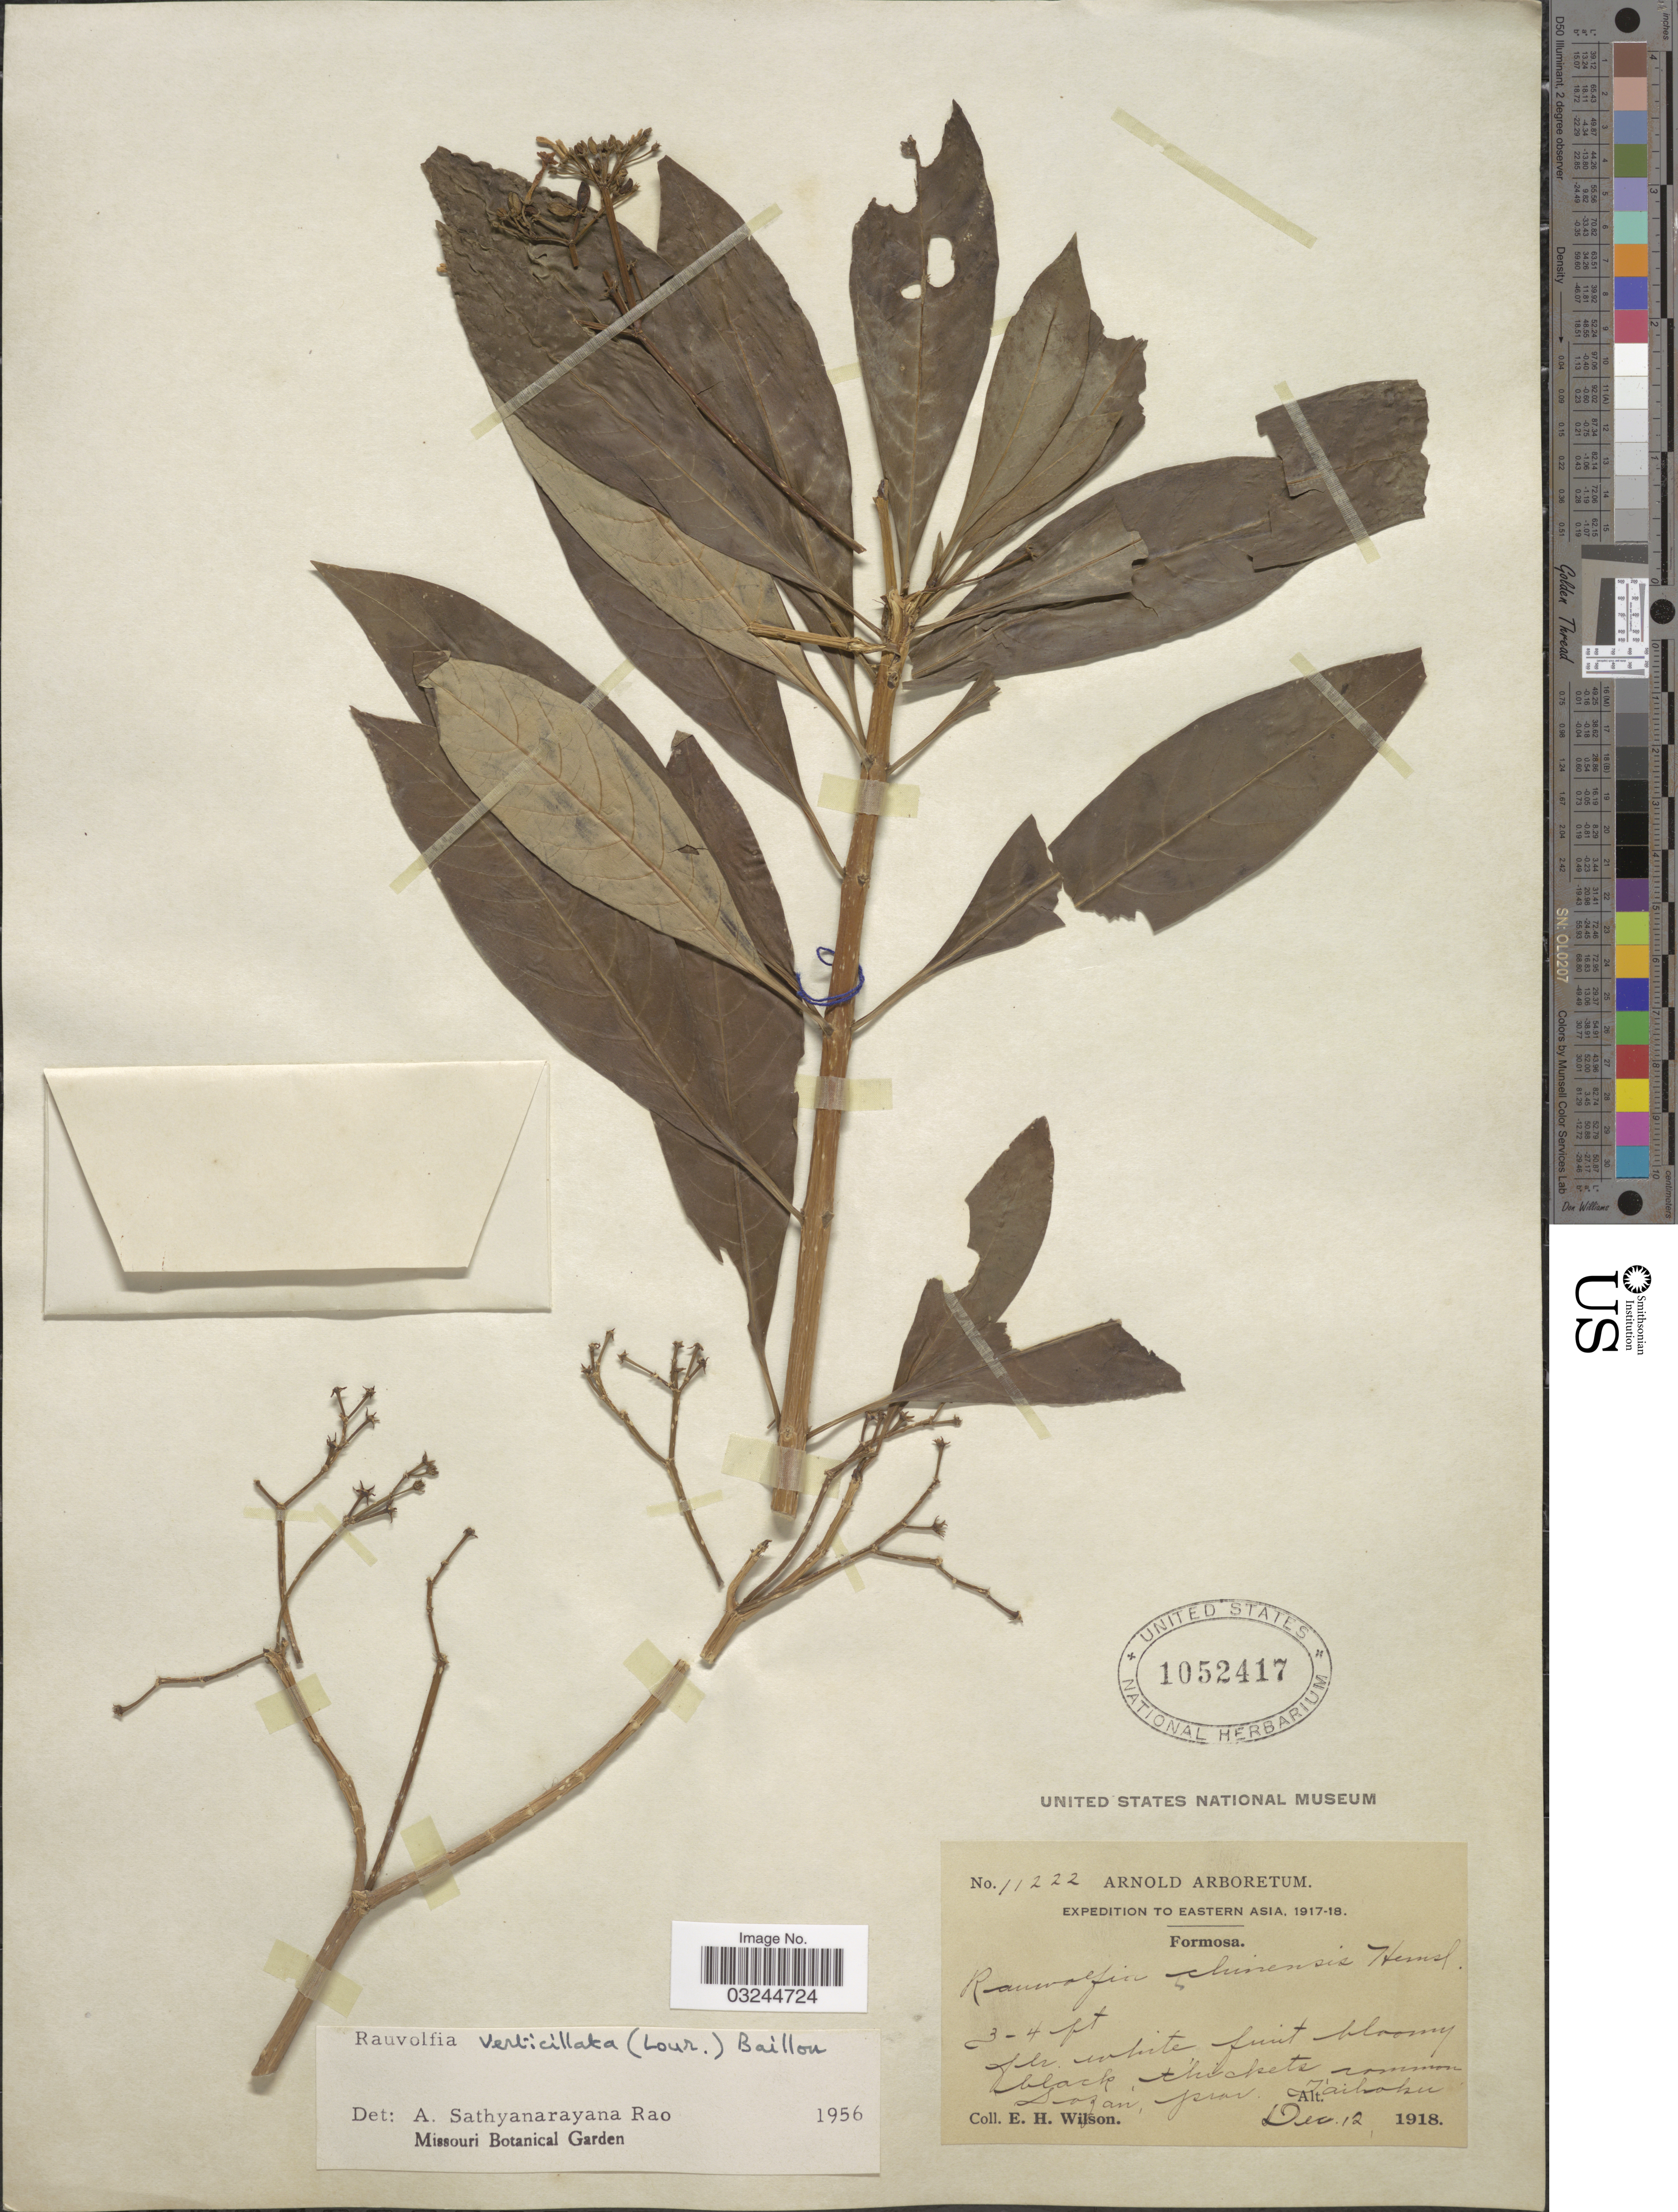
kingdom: Plantae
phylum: Tracheophyta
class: Magnoliopsida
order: Gentianales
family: Apocynaceae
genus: Rauvolfia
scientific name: Rauvolfia verticillata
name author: (Lour.) Baill.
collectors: E. Wilson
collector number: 11222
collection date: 1918-12-12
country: Taiwan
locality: Eastern Asia. Formosa. Sozan, prov. Taihoku.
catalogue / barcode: US 1052417